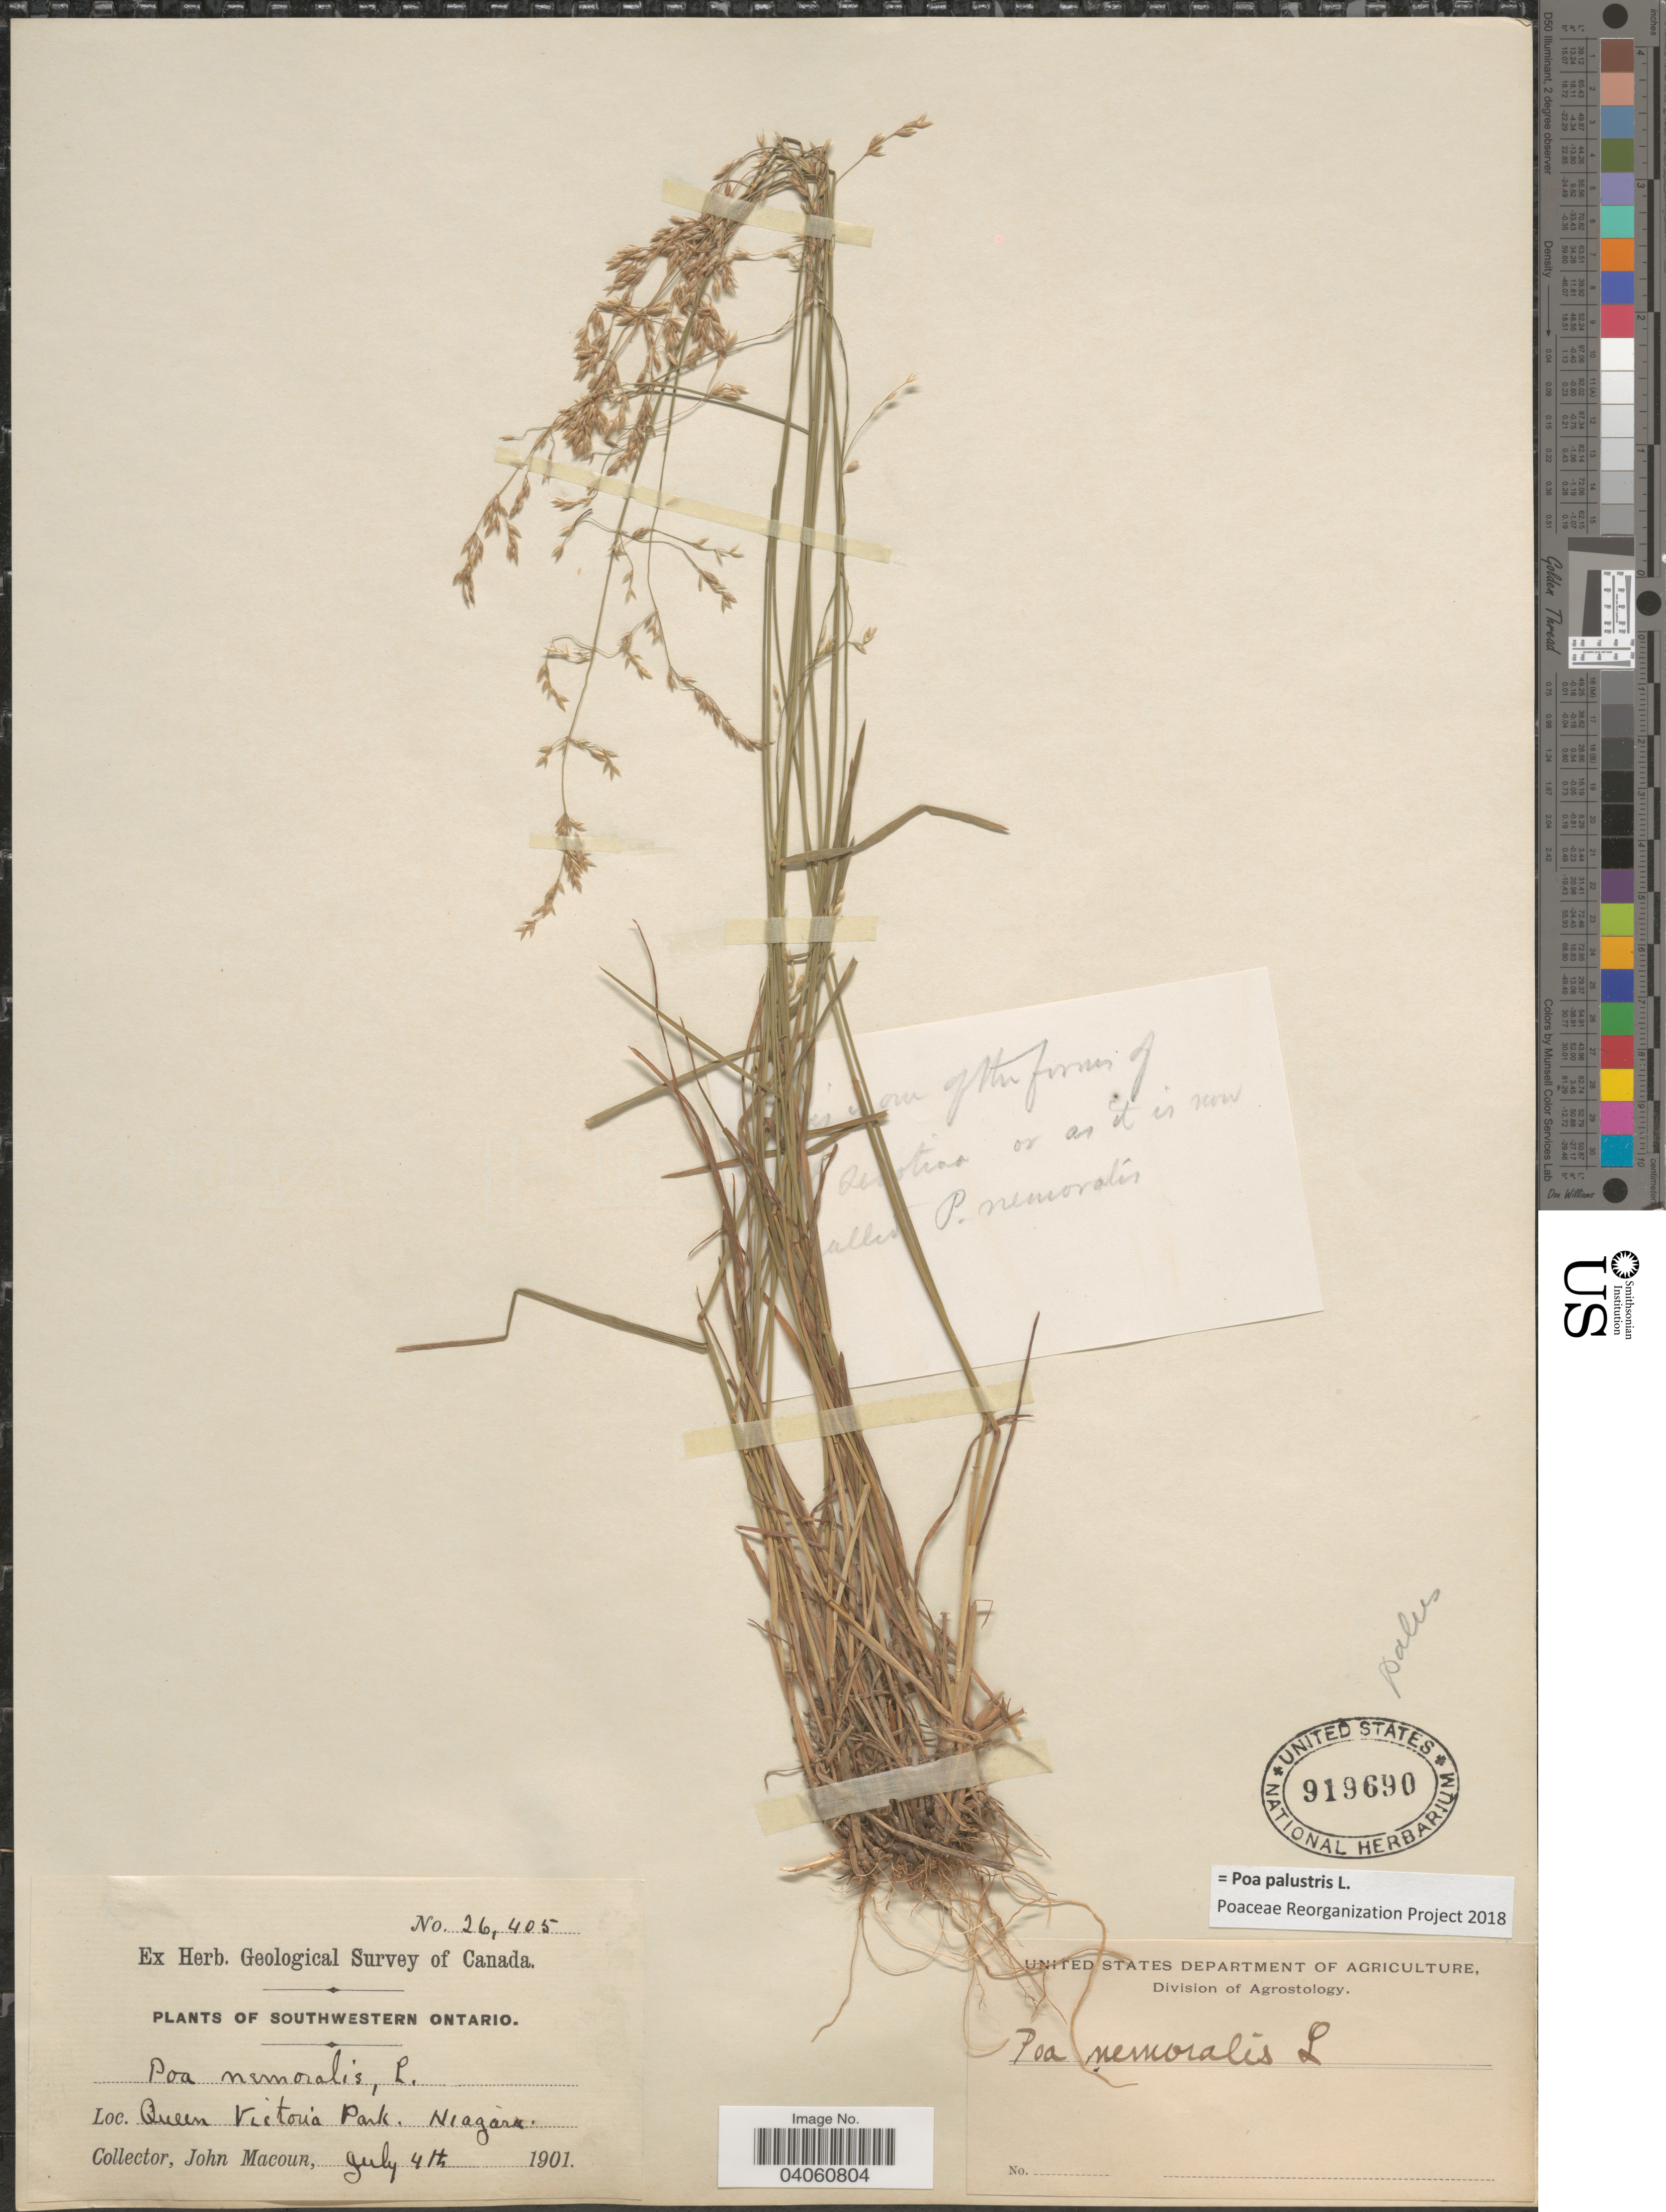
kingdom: Plantae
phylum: Tracheophyta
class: Liliopsida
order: Poales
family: Poaceae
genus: Poa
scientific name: Poa palustris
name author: L.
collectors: J. Macoun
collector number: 26405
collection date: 1901-07-04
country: Canada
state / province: Ontario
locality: Southwestern Ontario. Queen Victoria Park. Niagara.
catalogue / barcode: US 919690